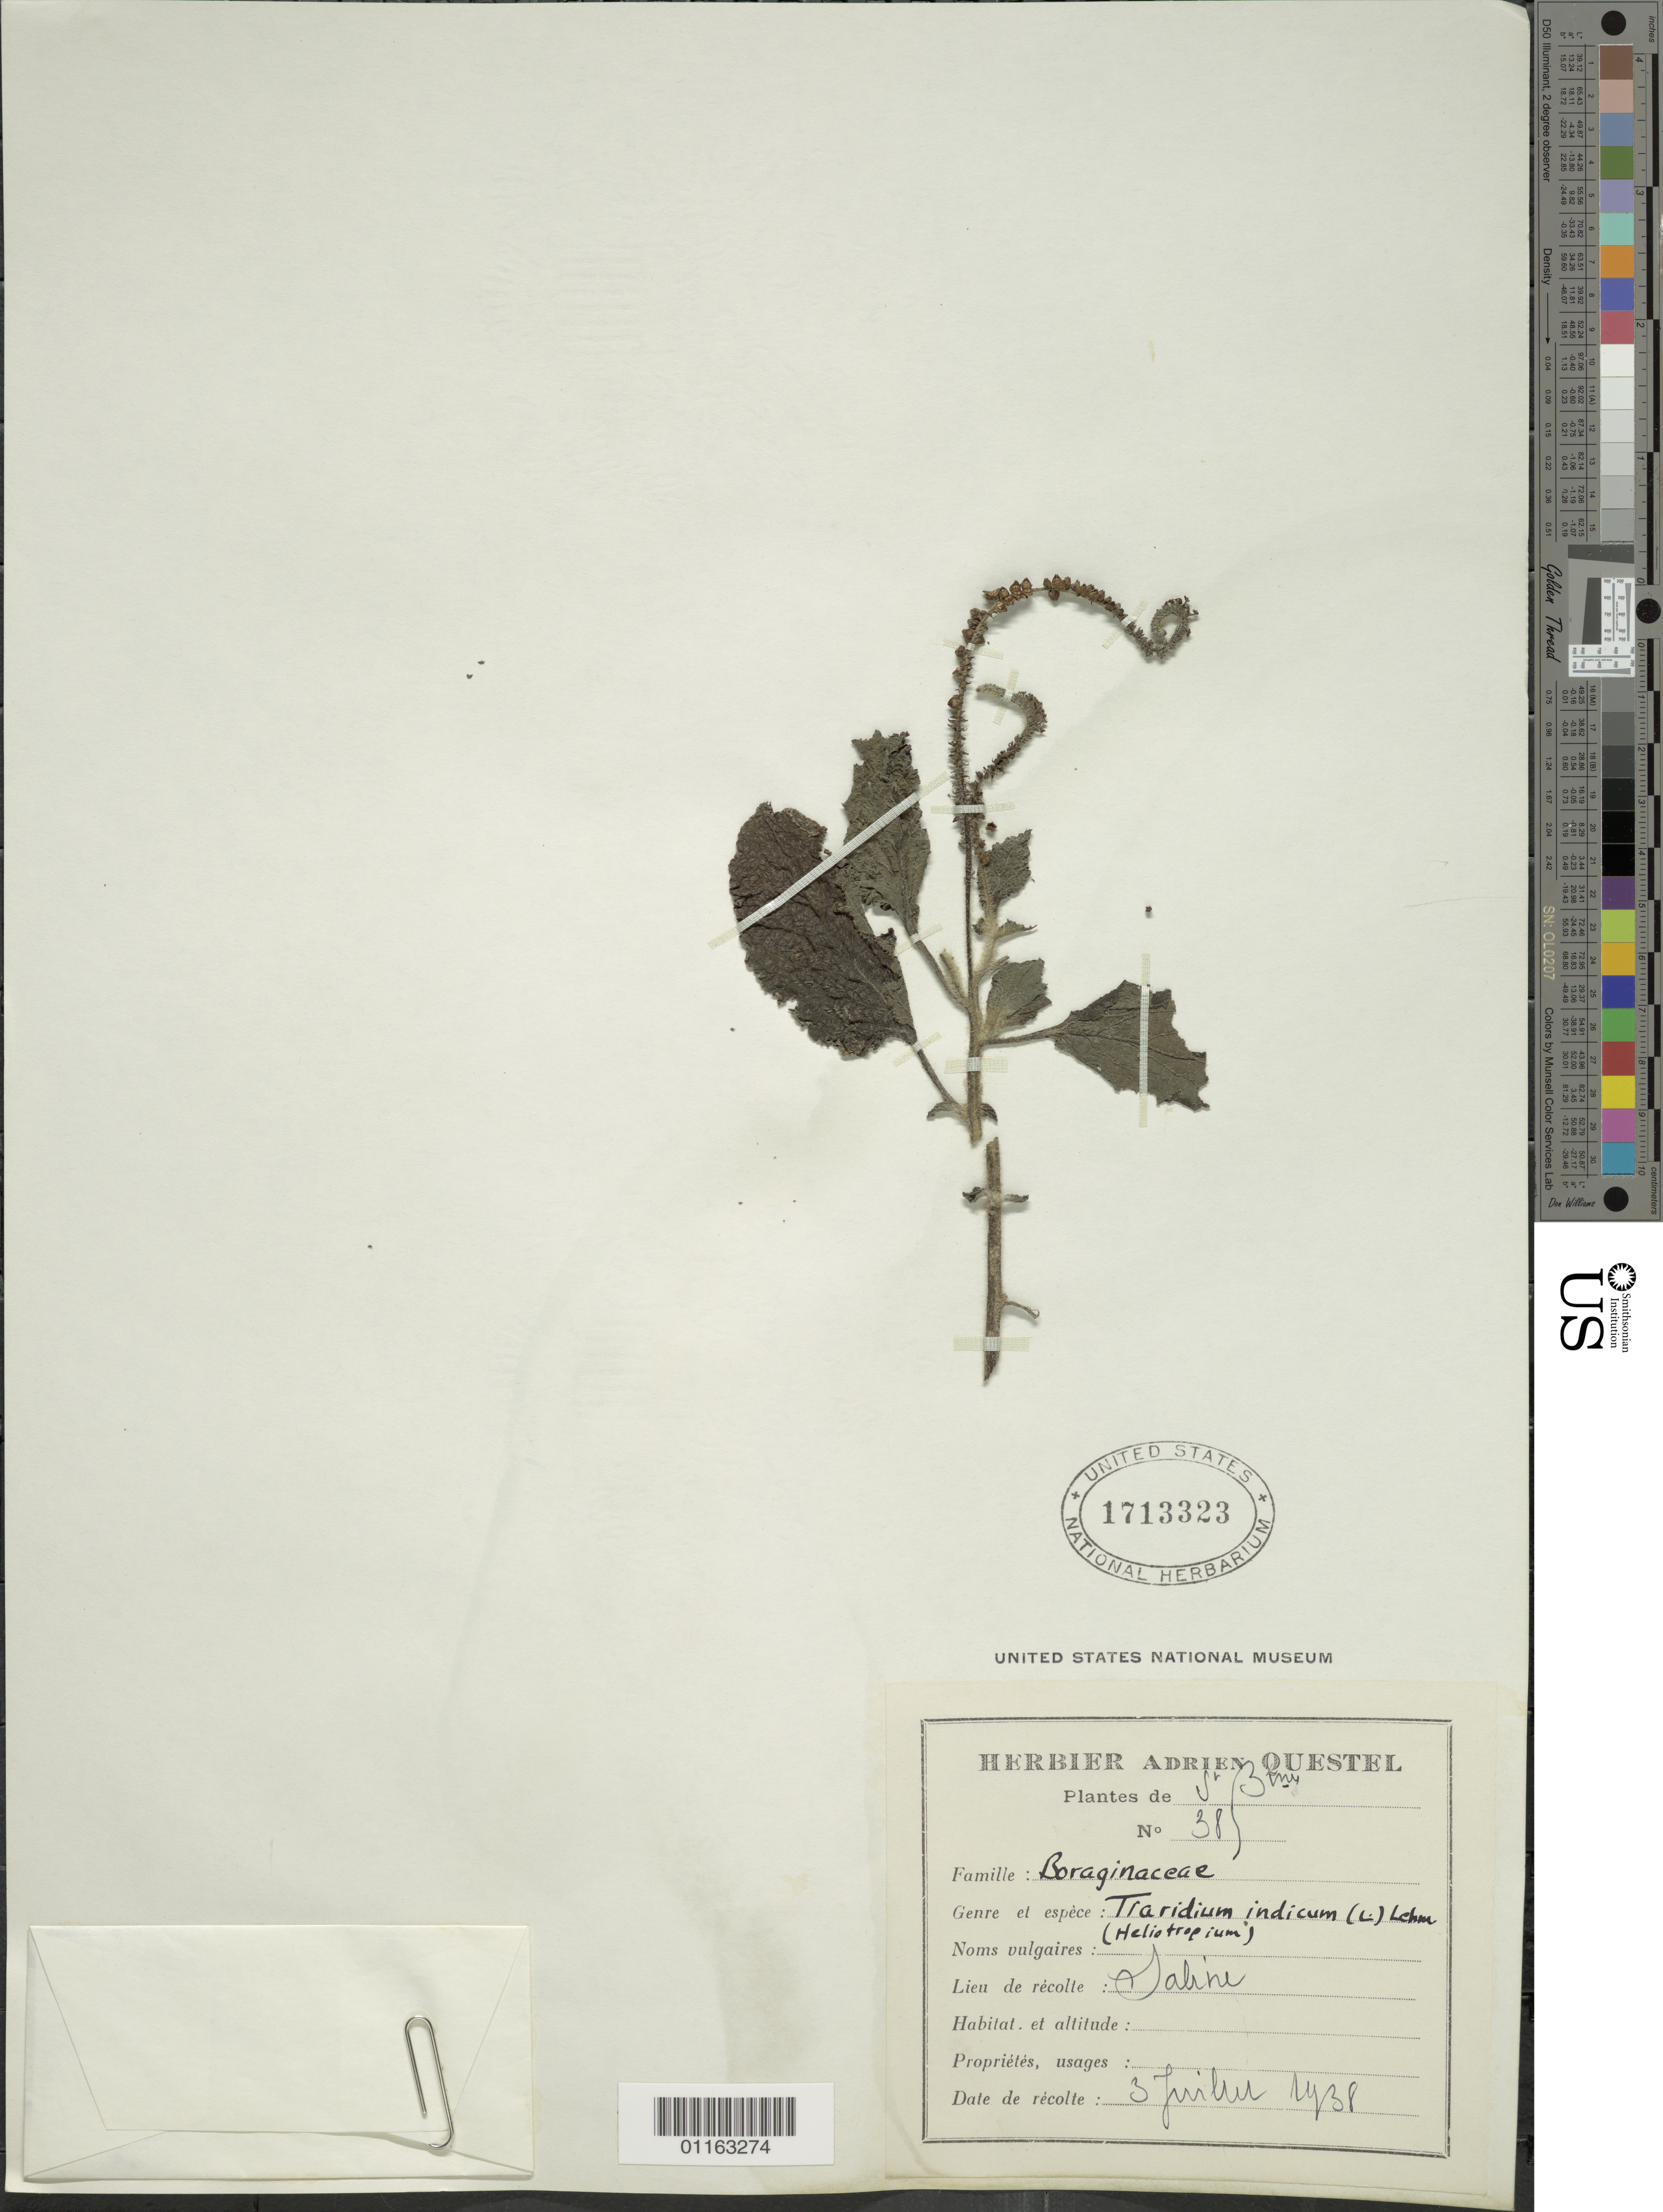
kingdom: Plantae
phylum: Tracheophyta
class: Magnoliopsida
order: Boraginales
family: Heliotropiaceae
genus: Tiaridium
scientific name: Tiaridium indicum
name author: (L.) Lehm.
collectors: A. Questel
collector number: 381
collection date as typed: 03 Jul 1938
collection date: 1938-07-03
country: Guadeloupe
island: St. Barthélemy I.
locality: Saline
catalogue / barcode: US 1713323